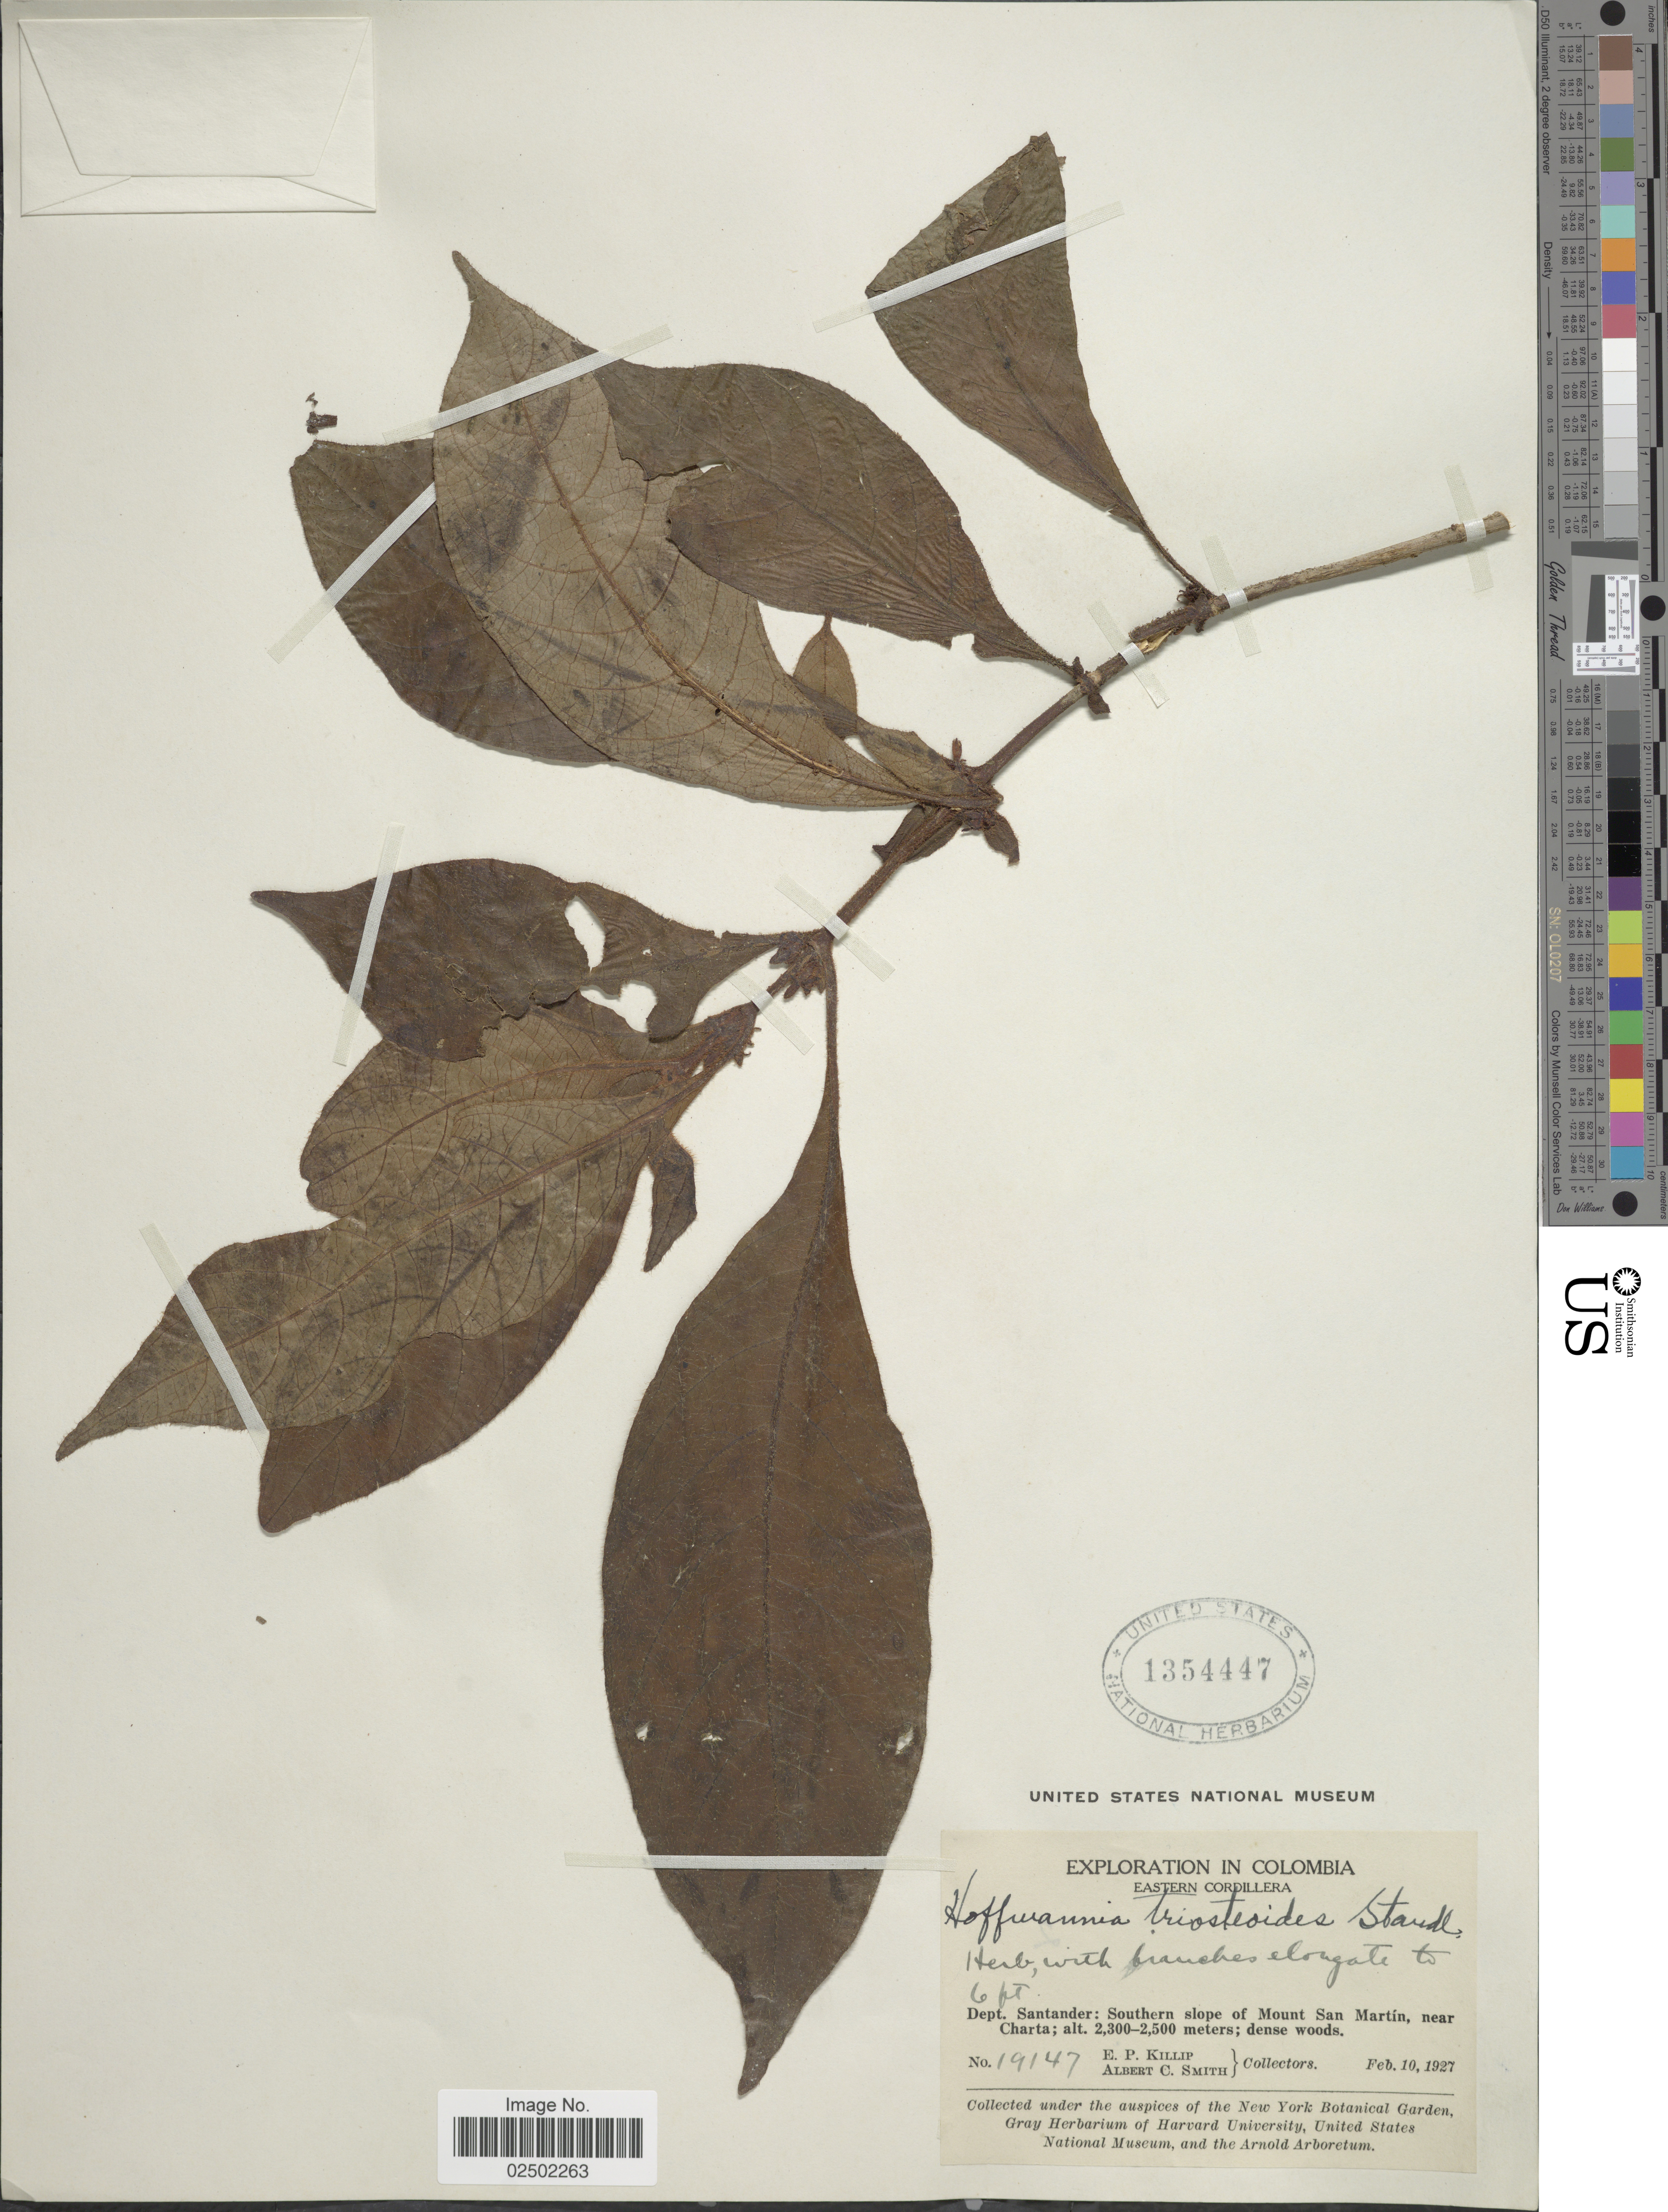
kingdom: Plantae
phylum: Tracheophyta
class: Magnoliopsida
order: Gentianales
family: Rubiaceae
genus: Hoffmannia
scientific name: Hoffmannia triosteoides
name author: Standl.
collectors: E. P. Killip & A. C. Smith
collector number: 19147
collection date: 1927-02-10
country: Colombia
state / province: Santander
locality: Eastern Cordillera, Dept. Santander: Southern slope of Mount San Martin, near Charta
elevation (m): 2300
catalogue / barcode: US 1354447